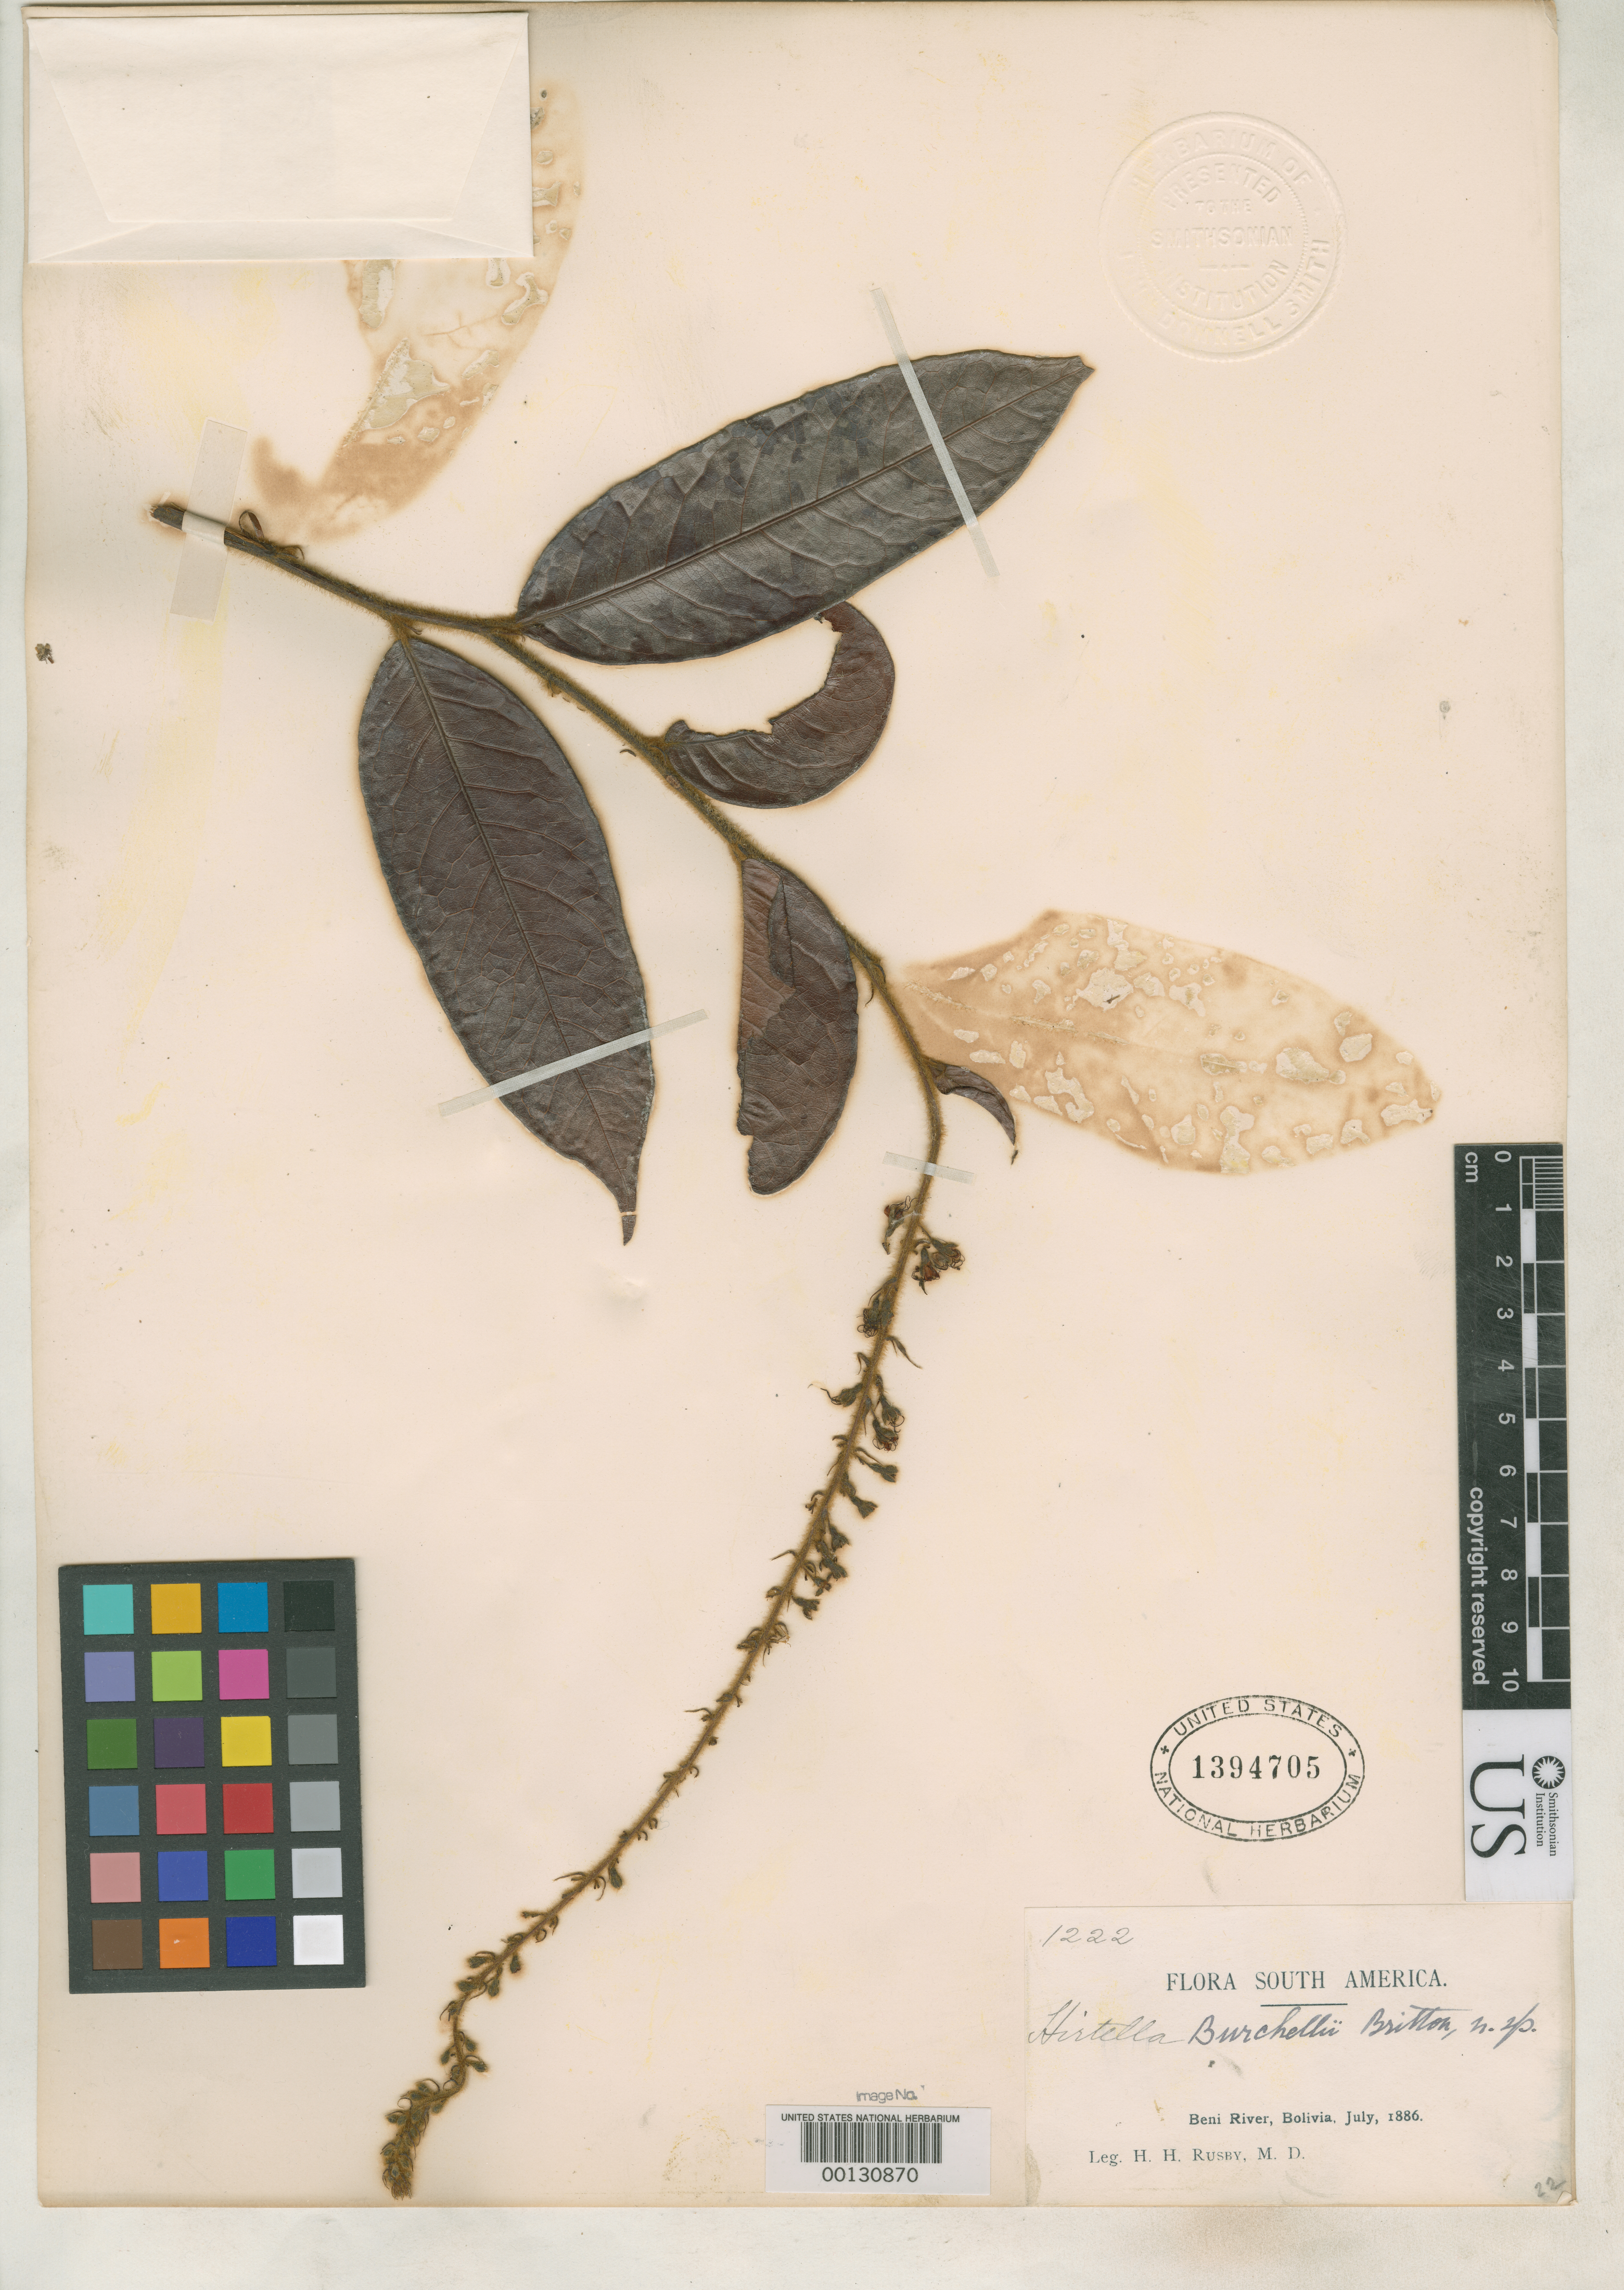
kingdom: Plantae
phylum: Tracheophyta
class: Magnoliopsida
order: Malpighiales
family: Chrysobalanaceae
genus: Hirtella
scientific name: Hirtella burchellii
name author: Britton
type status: Isotype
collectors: H. H. Rusby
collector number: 1222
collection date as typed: Jul 1886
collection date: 1886-07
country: Bolivia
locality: Beni River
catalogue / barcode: US 1394705